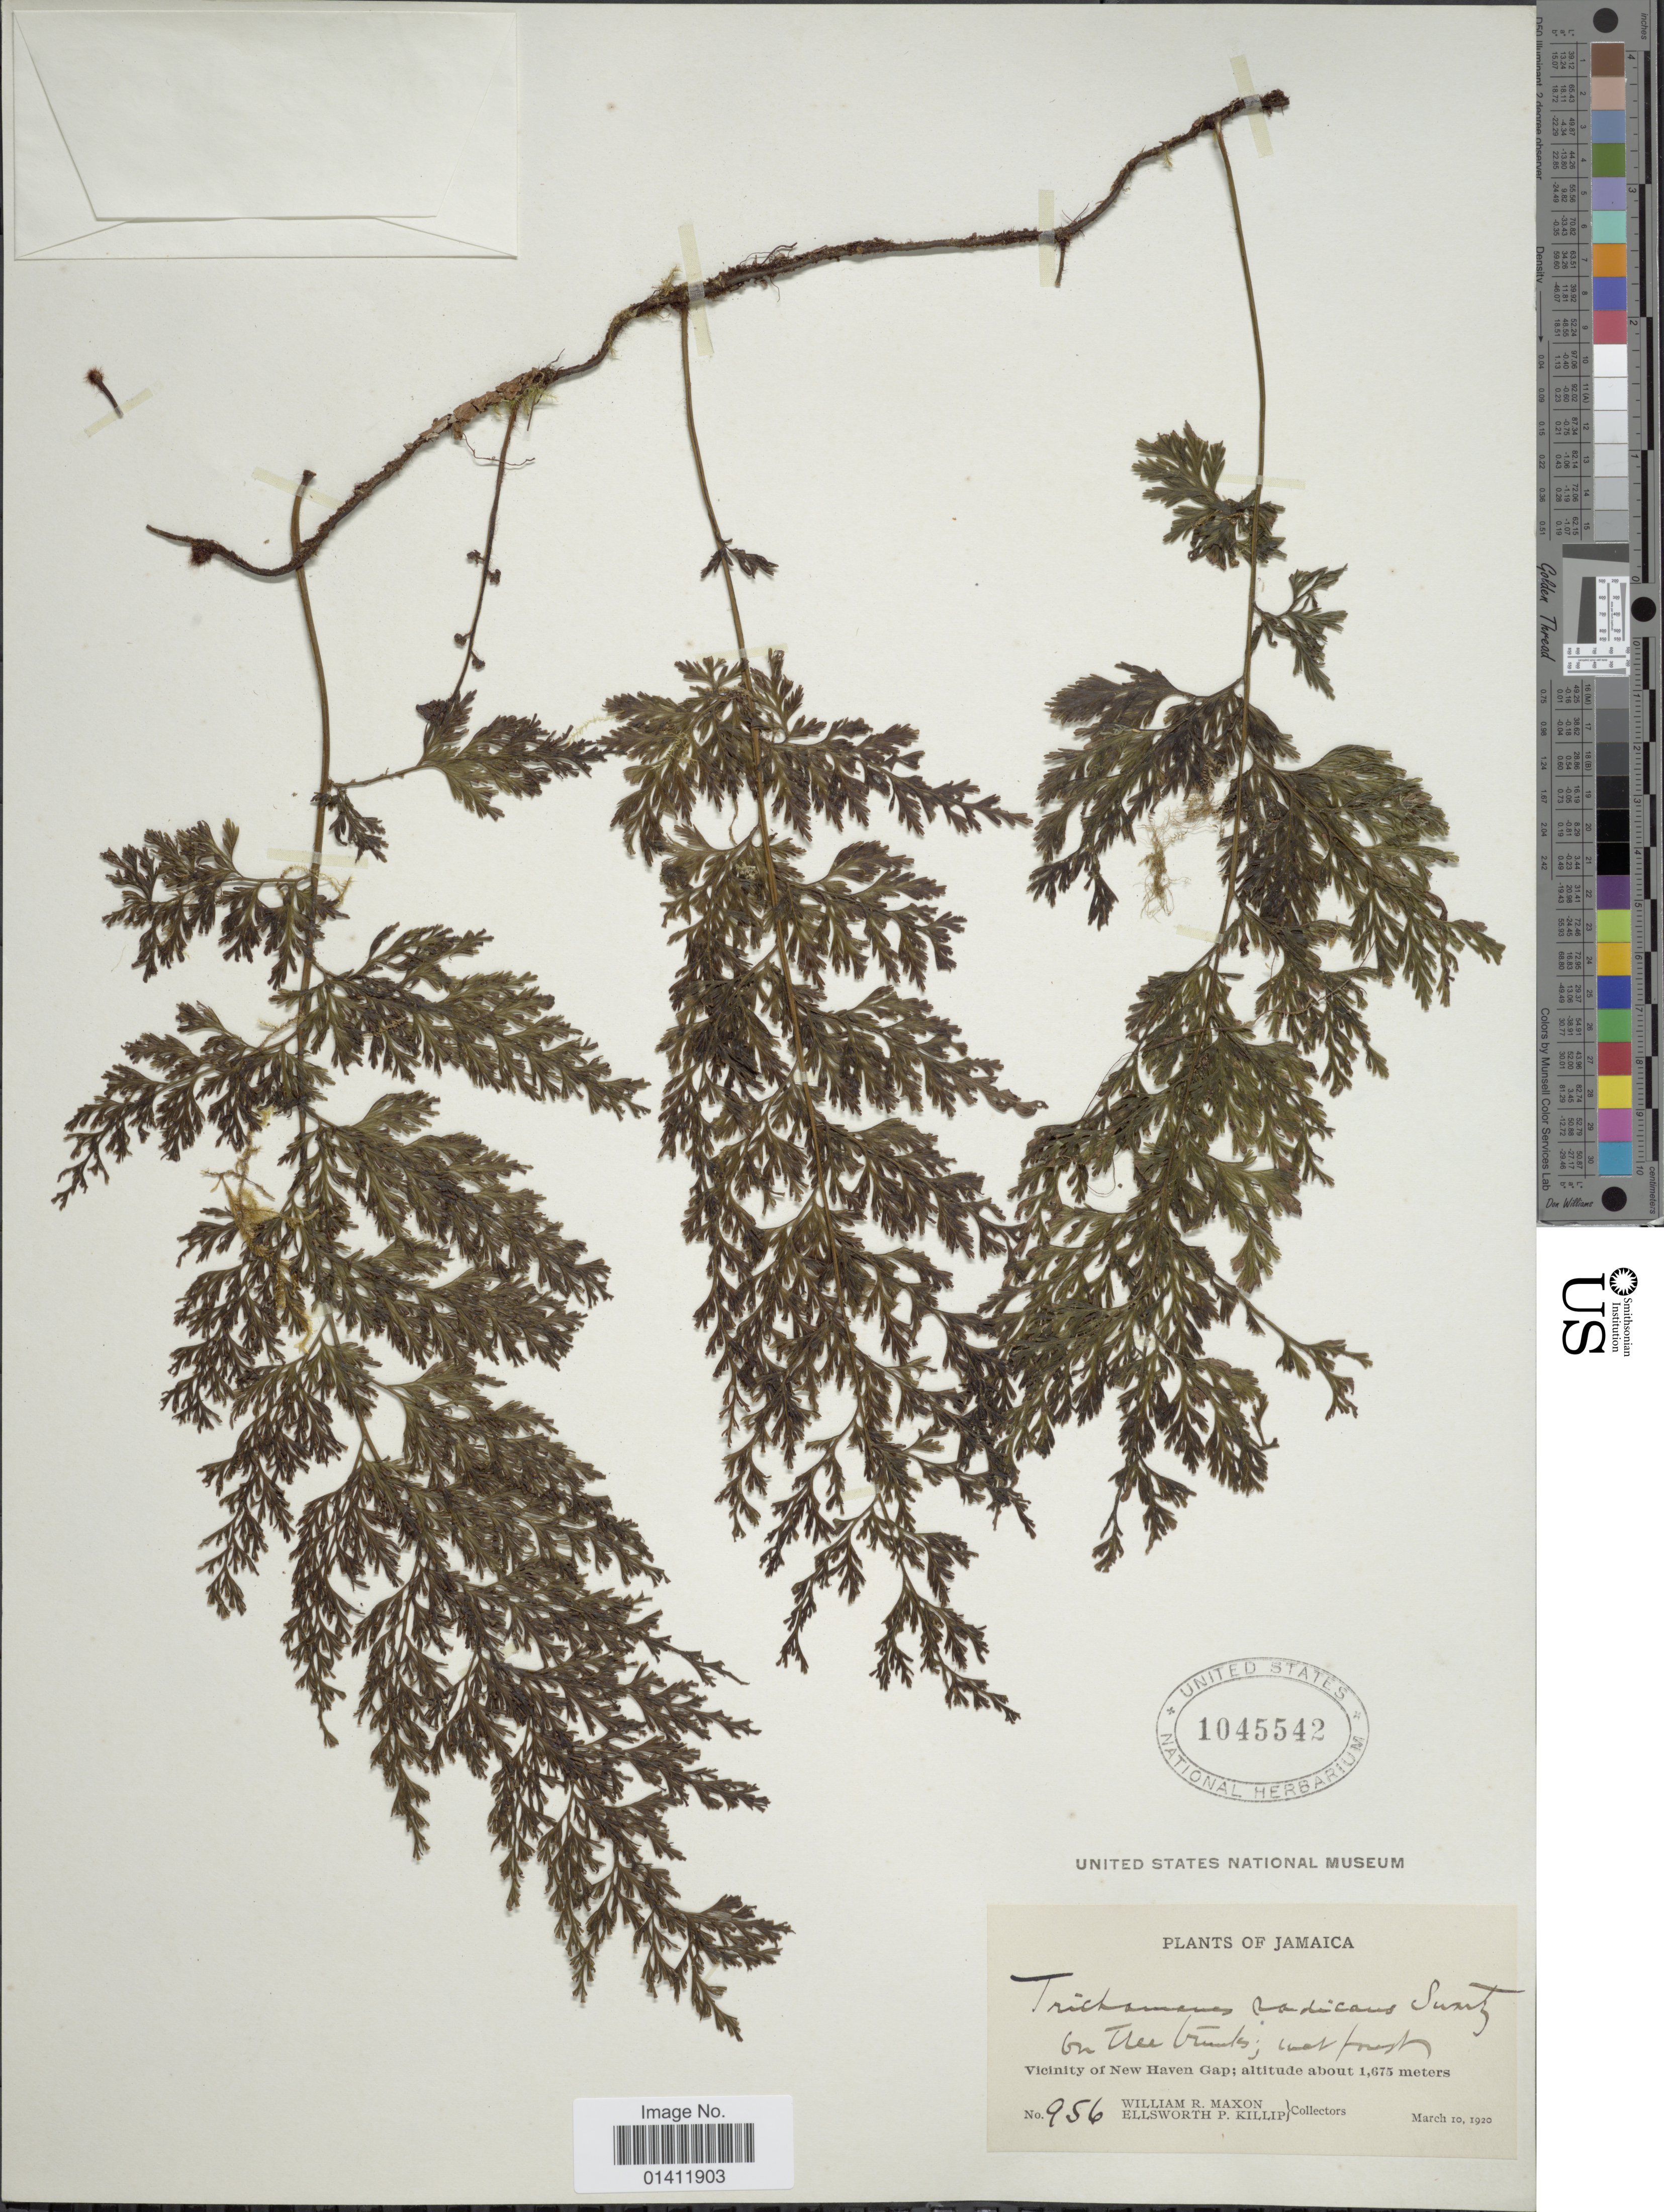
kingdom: Plantae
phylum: Tracheophyta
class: Polypodiopsida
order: Hymenophyllales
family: Hymenophyllaceae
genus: Vandenboschia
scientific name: Vandenboschia radicans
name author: (Sw.) Copel.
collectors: W. R. Maxon & E. P. Killip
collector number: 956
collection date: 1920-03-10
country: Jamaica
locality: Vicinity of New Haven Gap.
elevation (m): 1675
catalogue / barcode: US 1045542